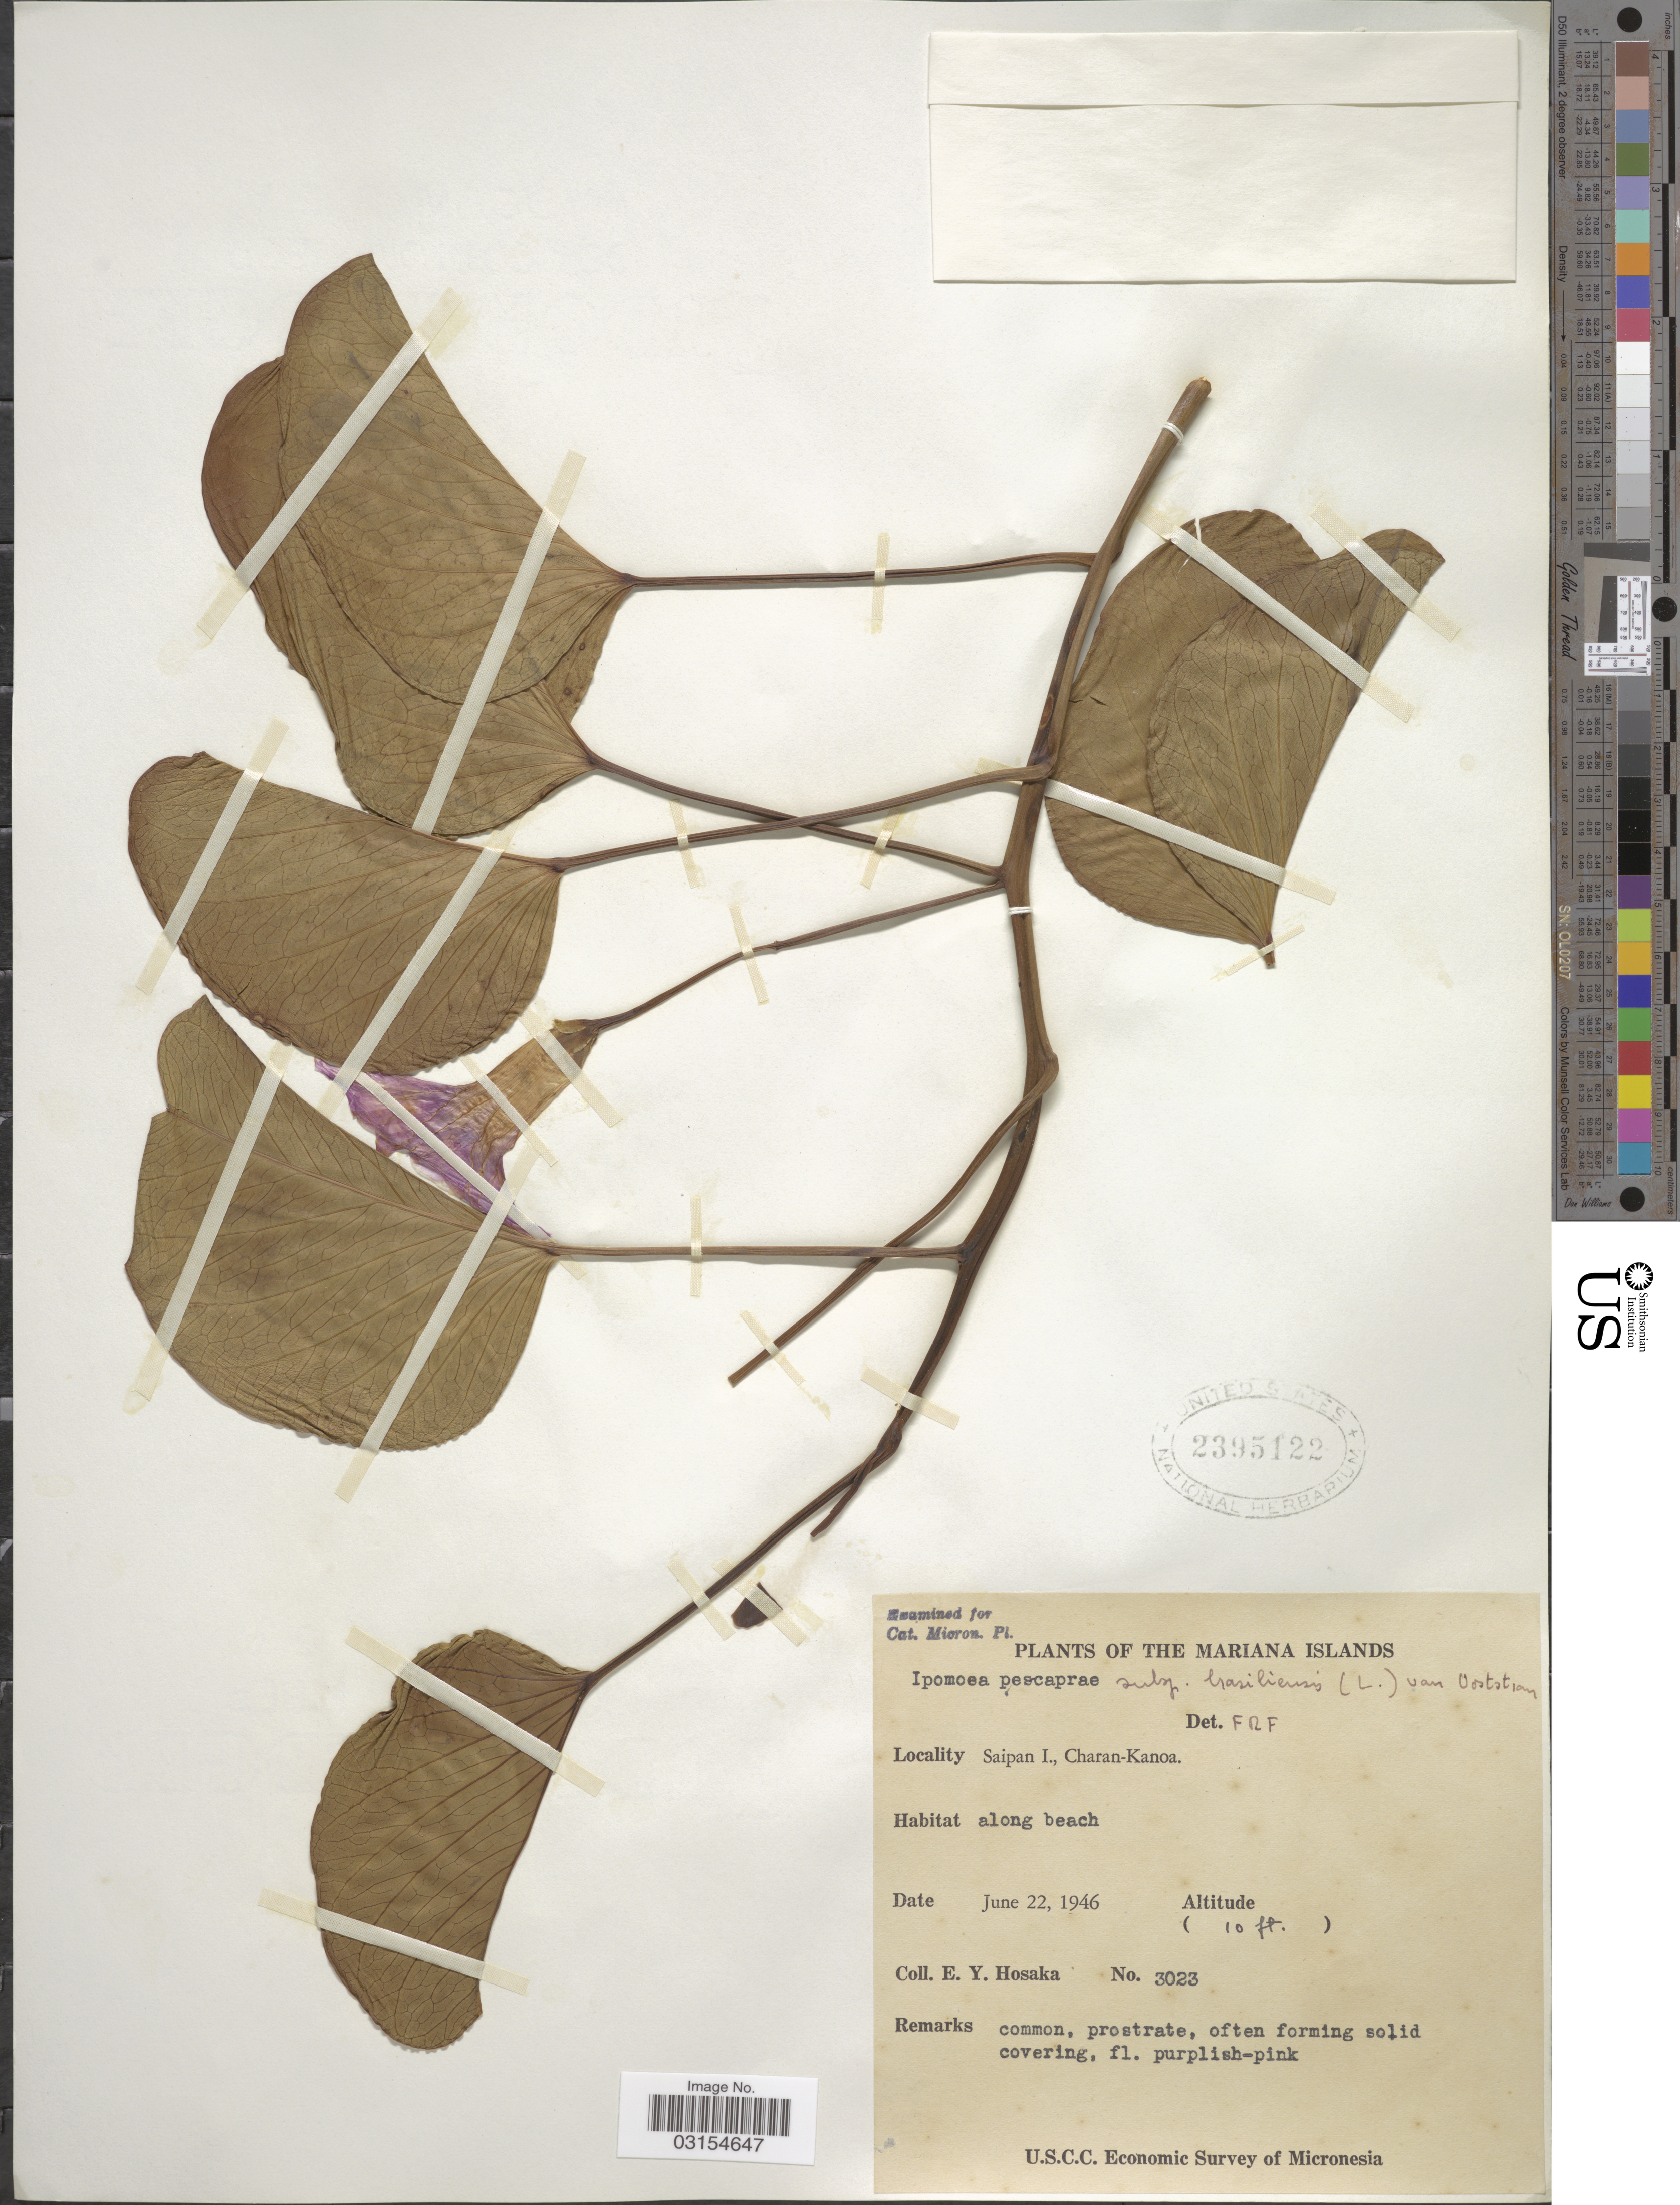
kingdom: Plantae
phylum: Tracheophyta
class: Magnoliopsida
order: Solanales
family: Convolvulaceae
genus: Ipomoea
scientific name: Ipomoea pes-caprae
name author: (L.) R. Br.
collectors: E. Y. Hosaka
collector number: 3023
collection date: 1946-06-22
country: Northern Mariana Islands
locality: The Mariana Islands, Saipan I., Charan-Kanoa. Along beach.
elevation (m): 3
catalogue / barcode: US 2395122